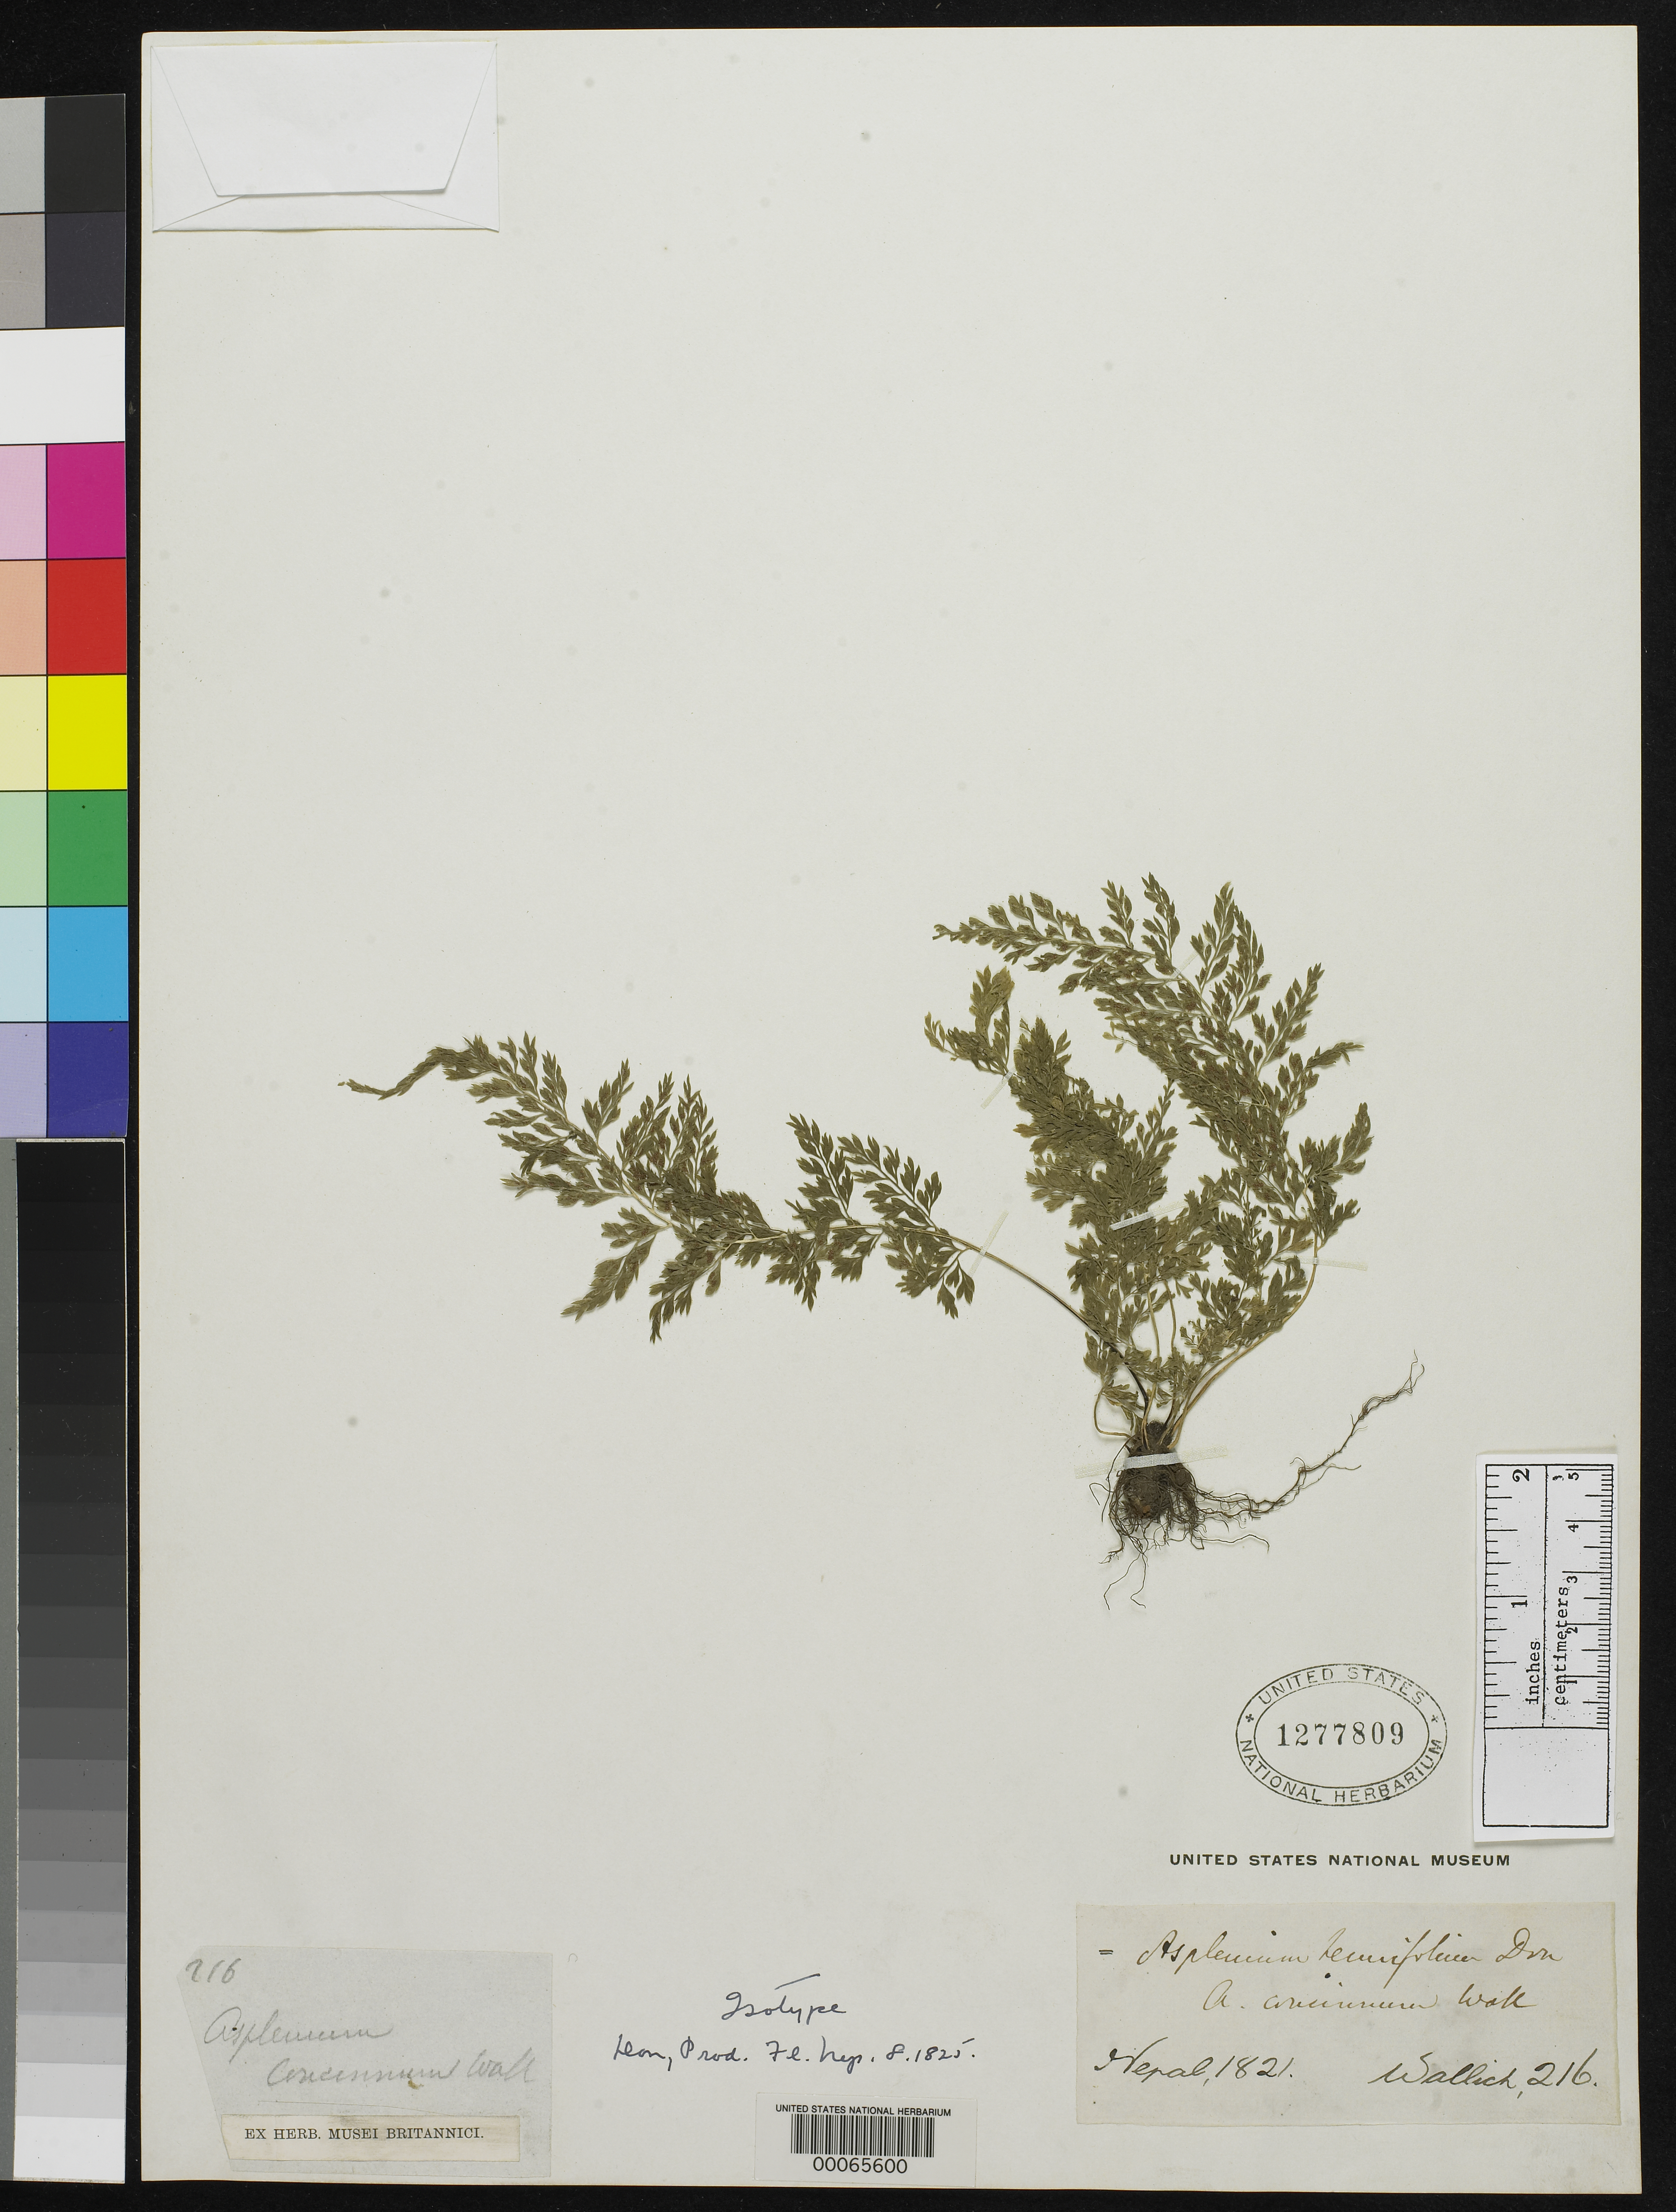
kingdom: Plantae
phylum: Tracheophyta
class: Polypodiopsida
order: Polypodiales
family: Aspleniaceae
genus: Asplenium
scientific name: Asplenium tenuifolium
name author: D. Don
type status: Type Collection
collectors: N. Wallich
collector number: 216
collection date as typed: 1821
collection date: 1821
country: Nepal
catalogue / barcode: US 1277809